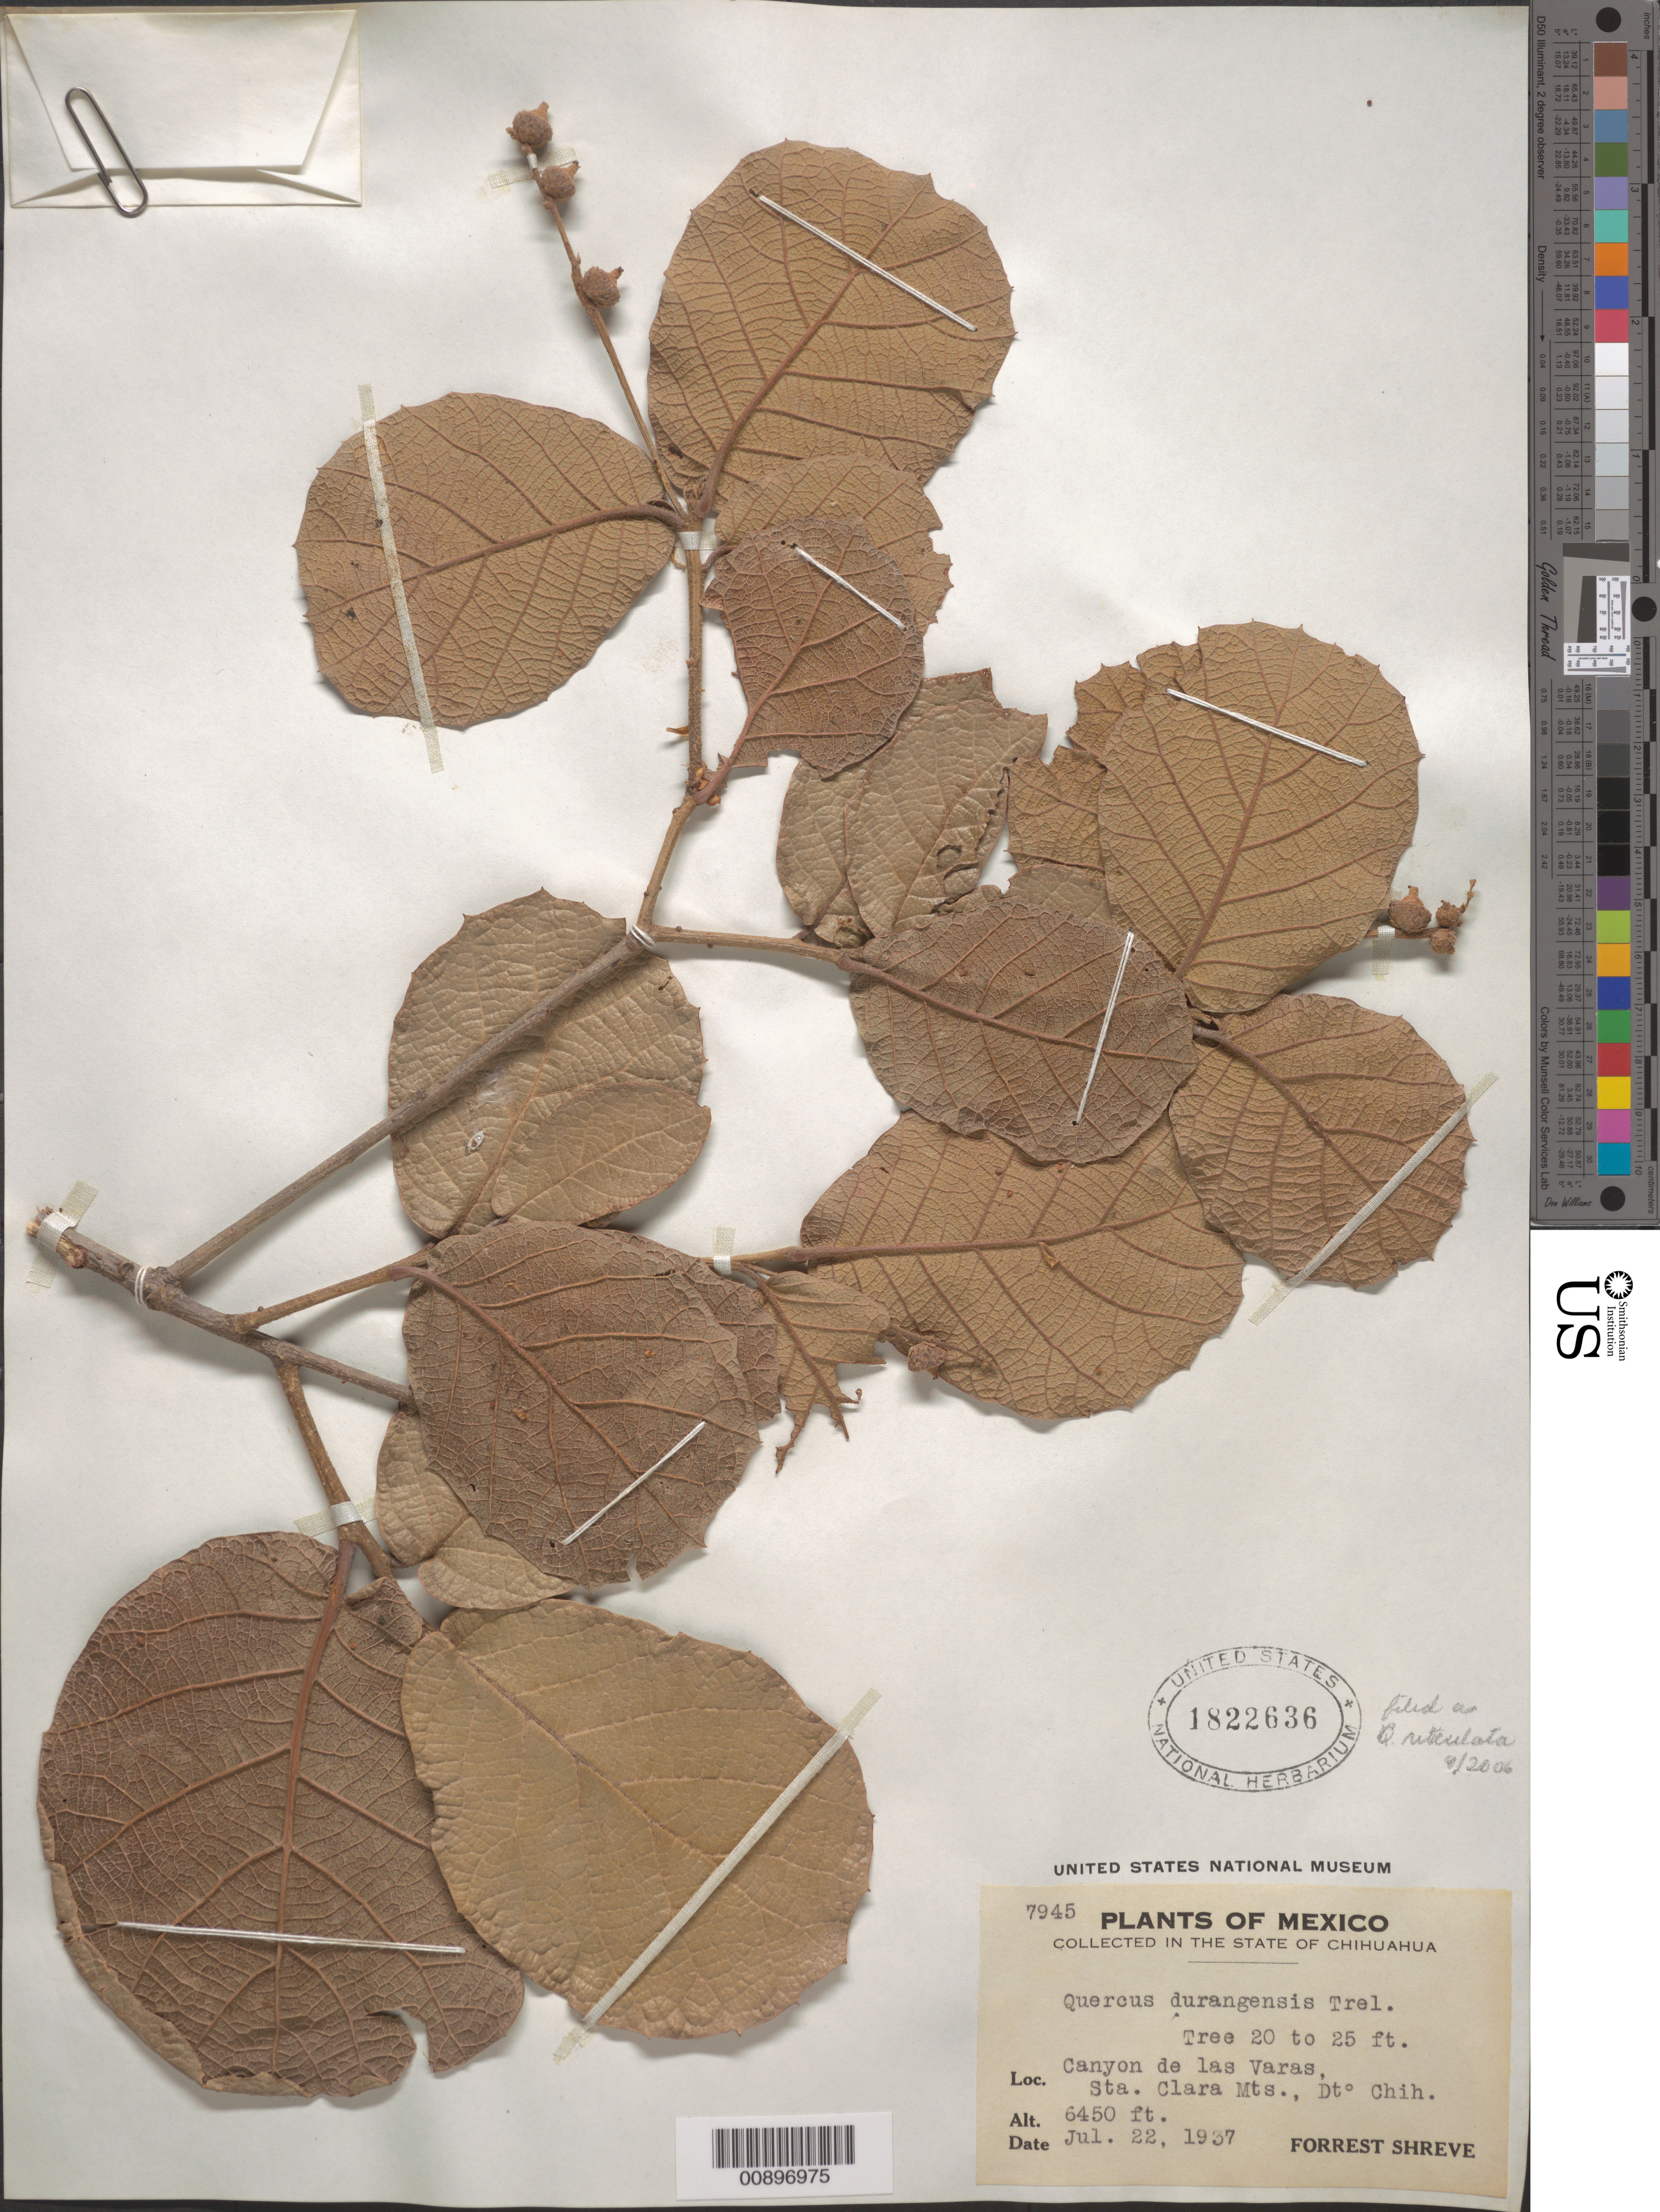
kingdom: Plantae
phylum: Tracheophyta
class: Magnoliopsida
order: Fagales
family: Fagaceae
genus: Quercus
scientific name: Quercus reticulata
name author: Humb. & Bonpl.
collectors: F. Shreve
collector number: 7945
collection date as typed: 22 Jul 1937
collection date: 1937-07-22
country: Mexico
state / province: Chihuahua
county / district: Chihuahua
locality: Canyon de las Varas, Sta. Clara Mts., Dto. Chih., Chihuahua.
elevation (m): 1966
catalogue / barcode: US 1822636